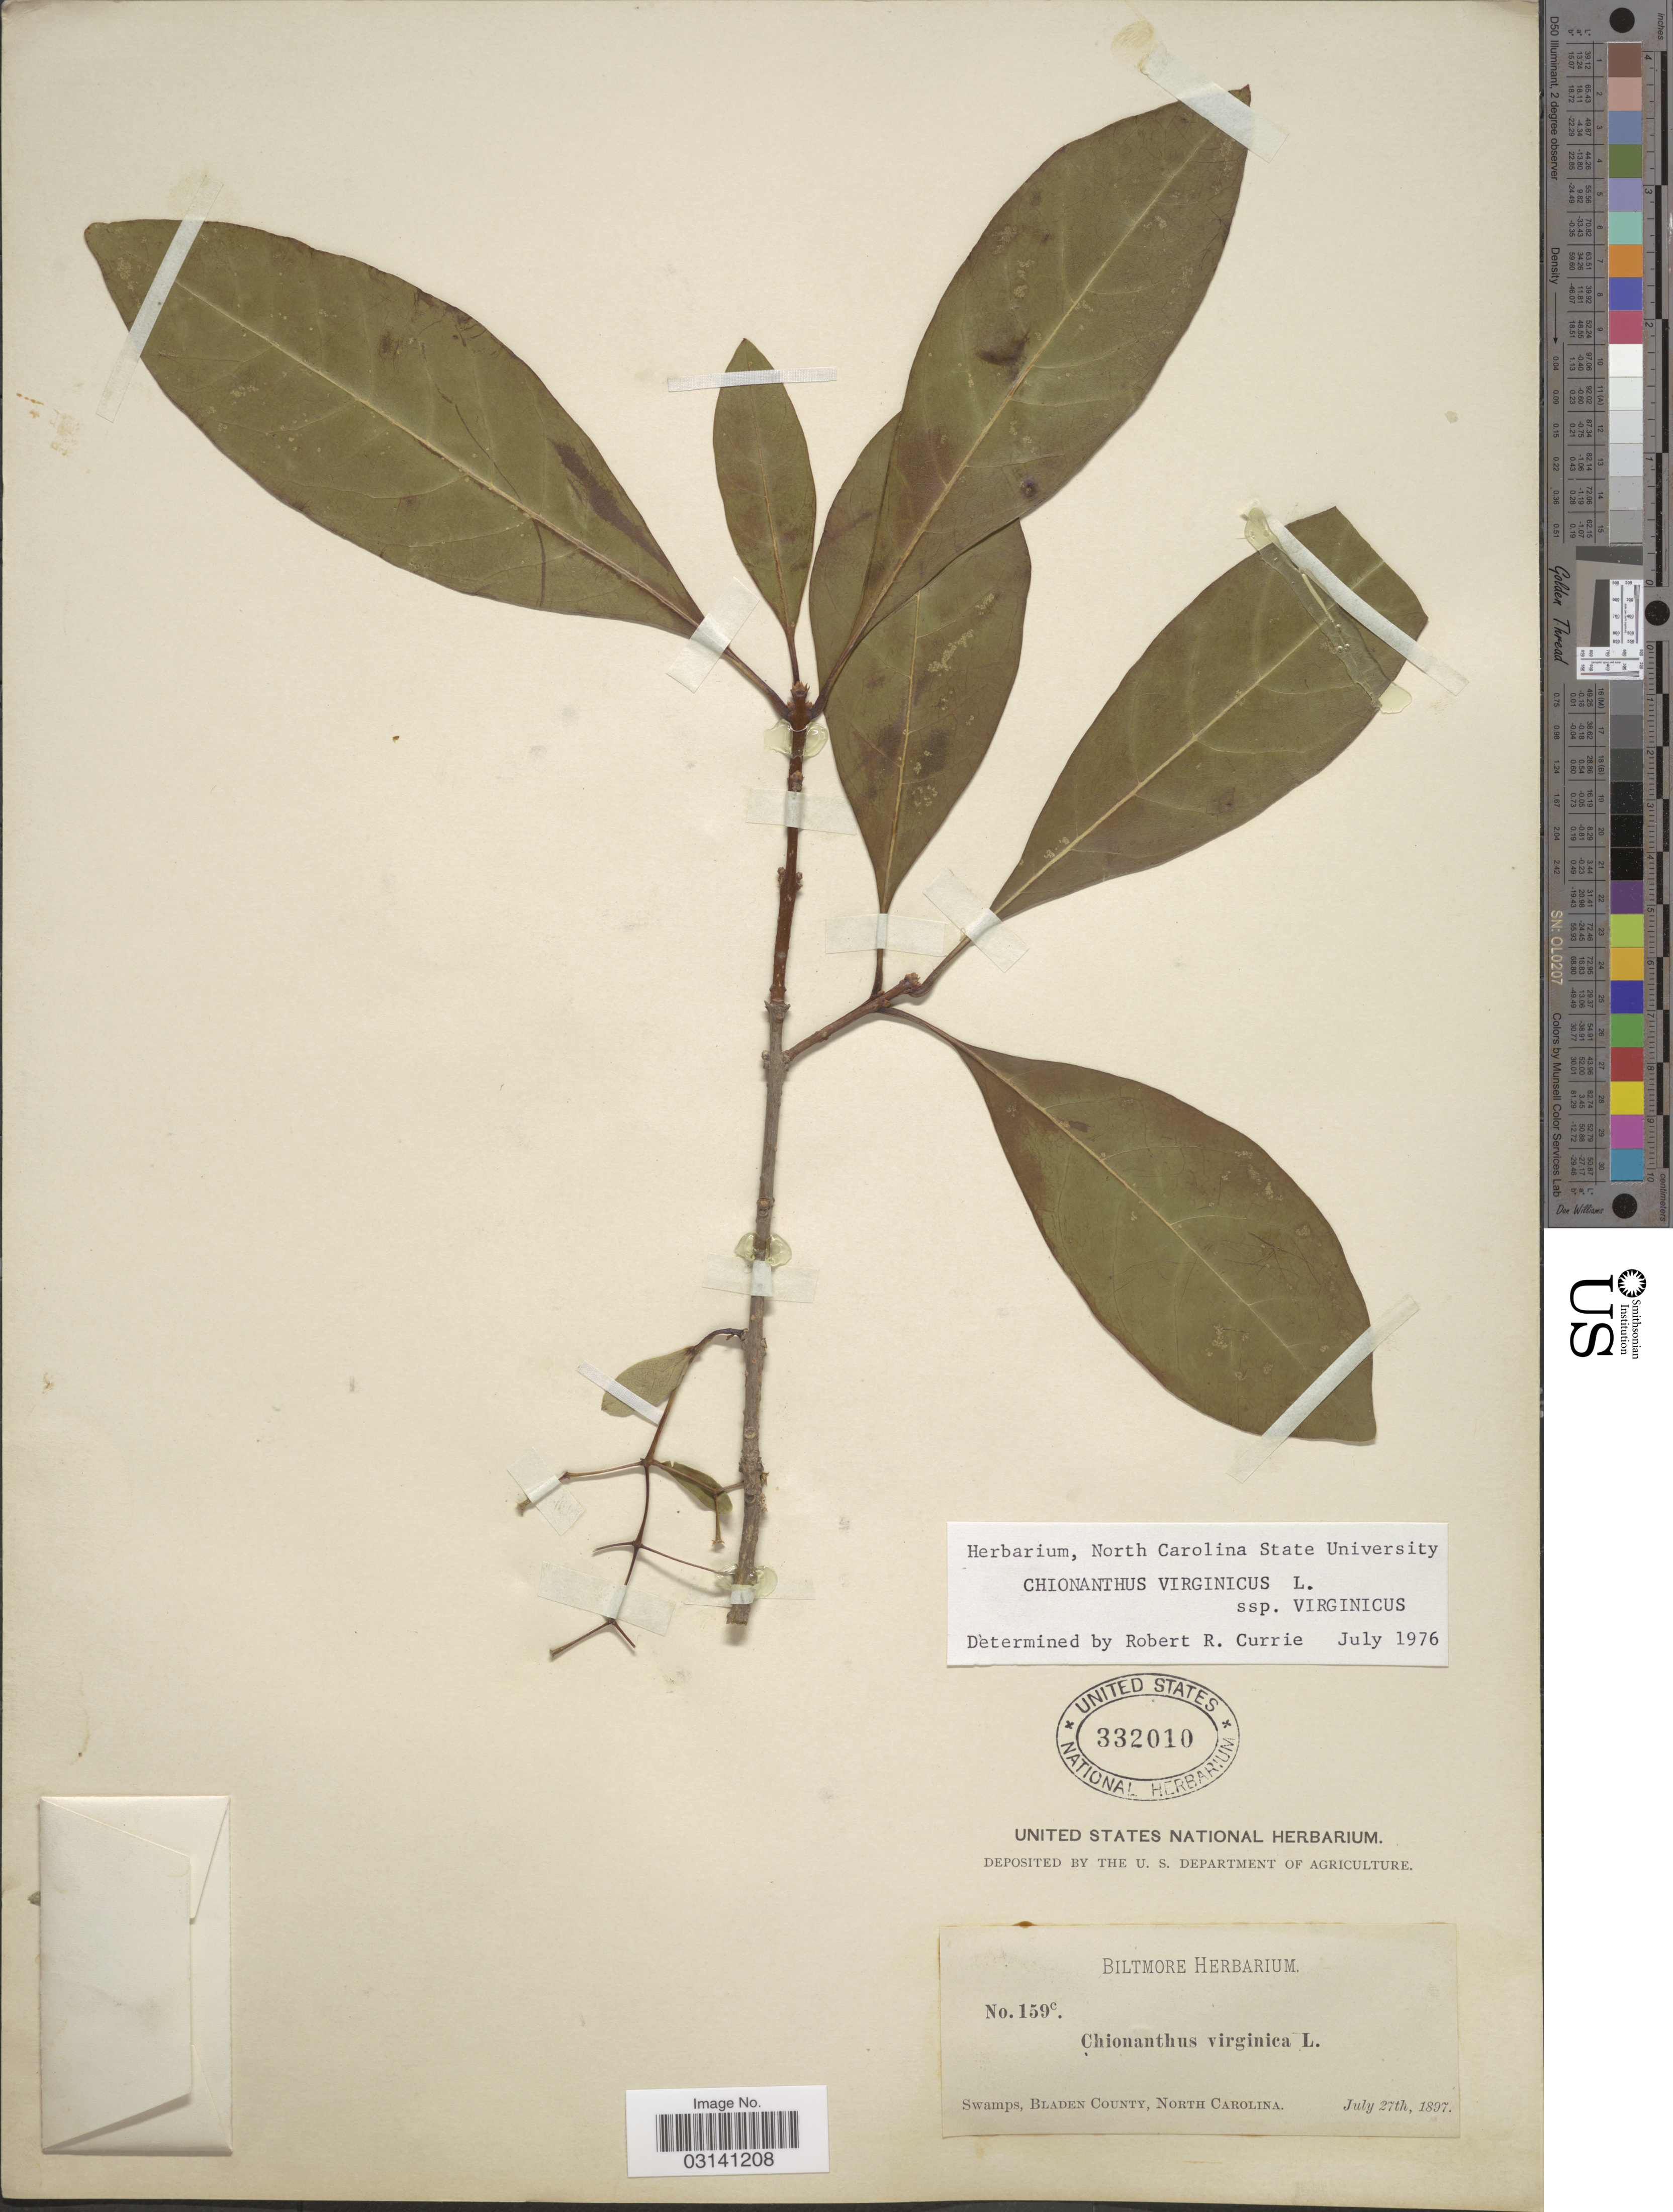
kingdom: Plantae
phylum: Tracheophyta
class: Magnoliopsida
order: Lamiales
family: Oleaceae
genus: Chionanthus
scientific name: Chionanthus virginicus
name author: L.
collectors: ex herb. Biltmore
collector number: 159c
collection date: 1897-07-27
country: United States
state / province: North Carolina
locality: Swamps, Bladen County.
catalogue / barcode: US 332010